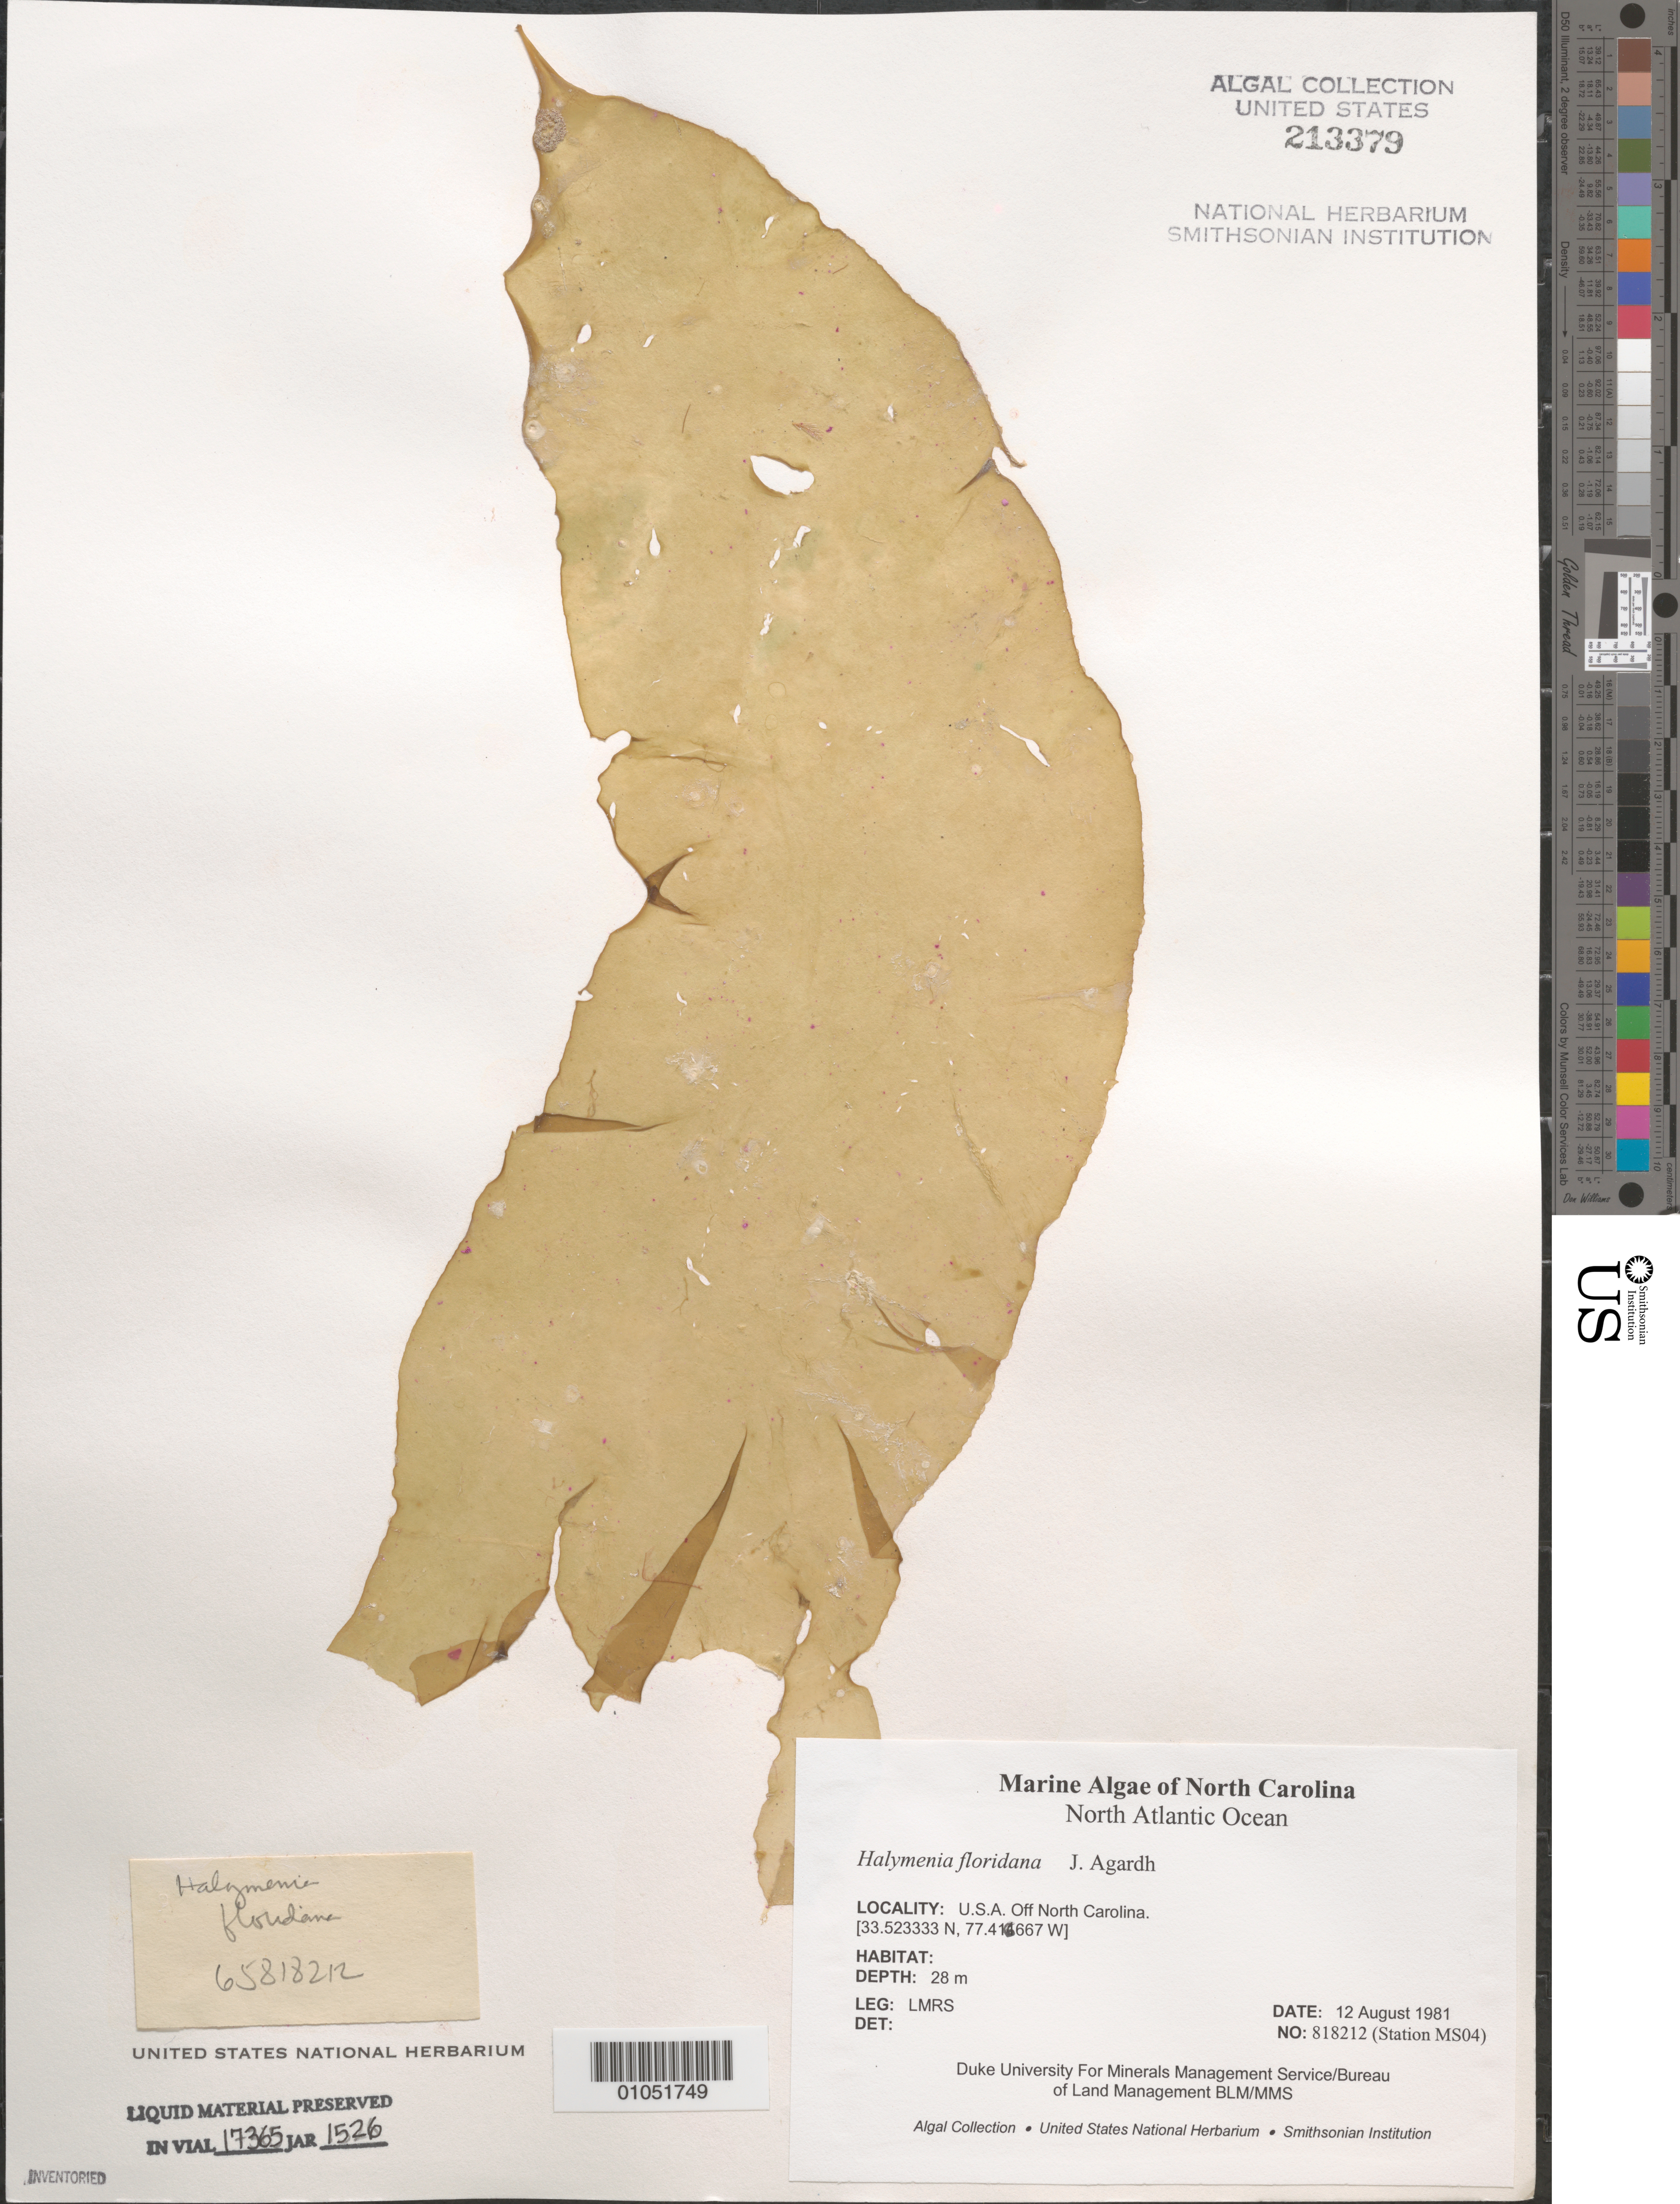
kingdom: Plantae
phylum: Rhodophyta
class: Florideophyceae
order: Halymeniales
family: Halymeniaceae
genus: Halymenia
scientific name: Halymenia floridana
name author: J. Agardh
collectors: LMRS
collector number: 818212 (Station MS04)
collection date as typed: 12 Aug 1981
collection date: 1981-08-12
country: United States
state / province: North Carolina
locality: North Atlantic Ocean off North Carolina coast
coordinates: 33.523333 N, 77.416667 W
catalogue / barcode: US 213379